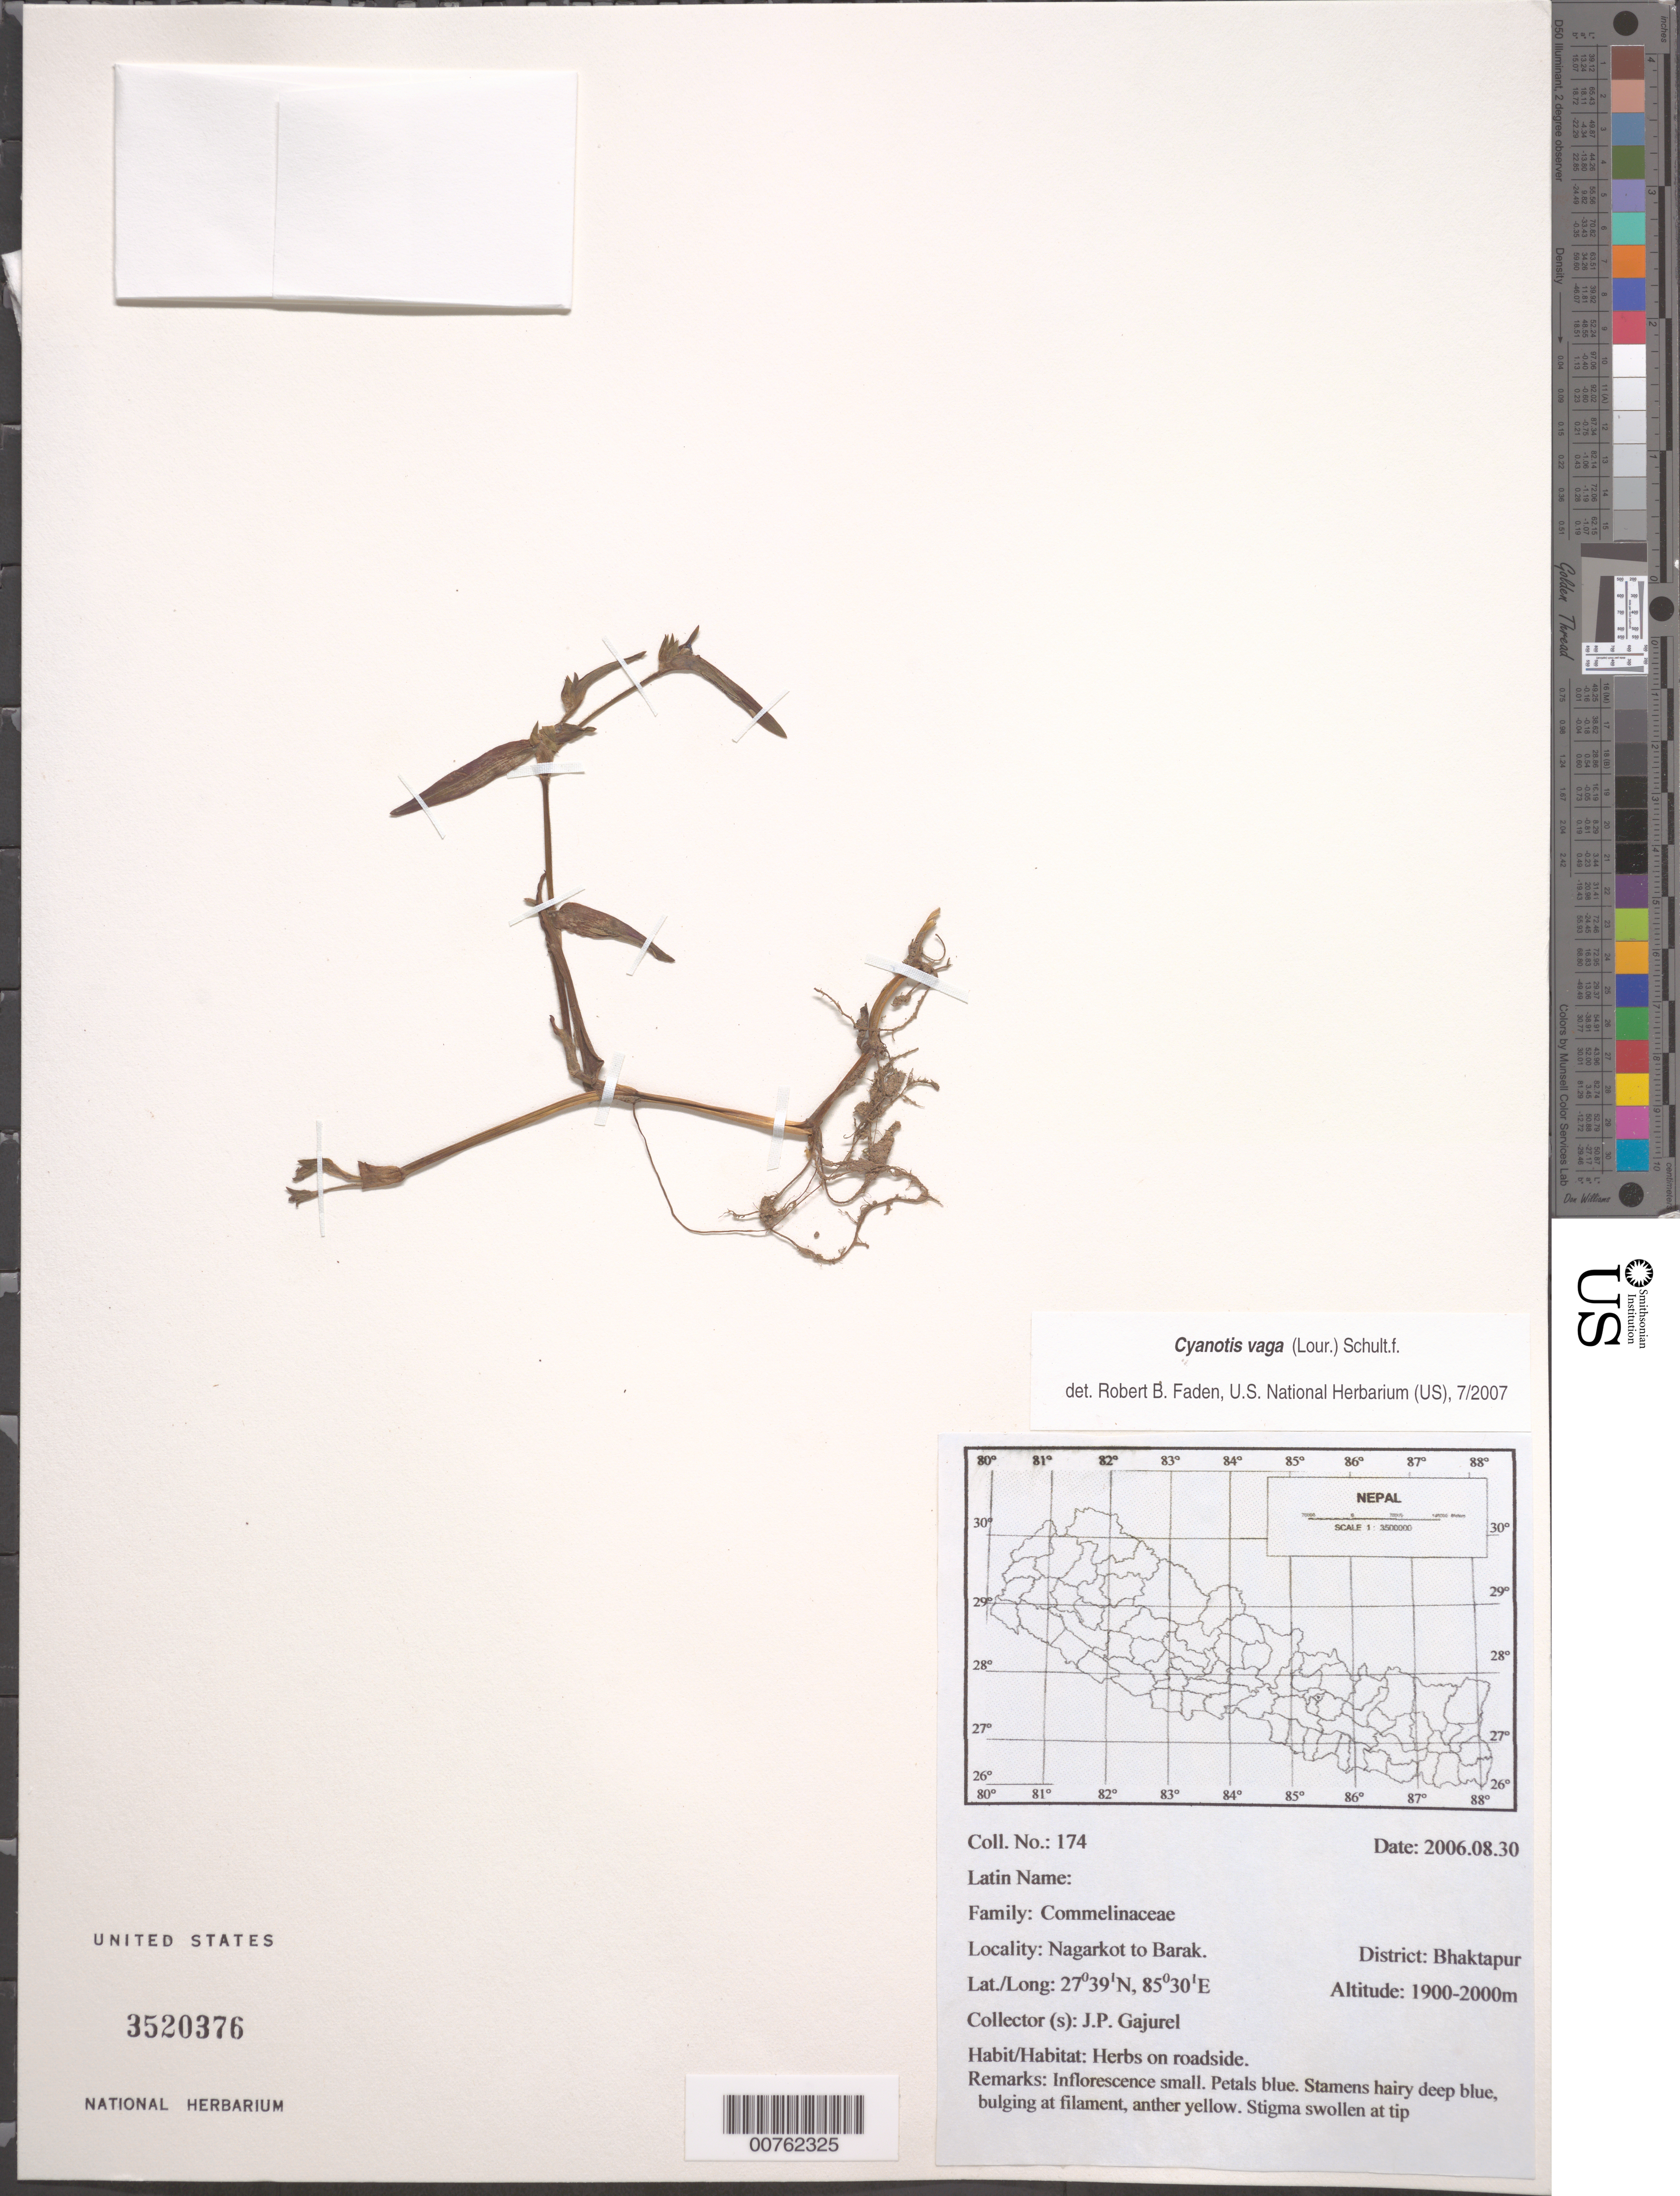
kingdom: Plantae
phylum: Tracheophyta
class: Liliopsida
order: Commelinales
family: Commelinaceae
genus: Cyanotis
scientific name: Cyanotis vaga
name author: (Lour.) Schult. & Schult. f.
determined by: Faden, Robert B., (US), Smithsonian Institution - National Museum of Natural History (UNITED STATES)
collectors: J. Gajurel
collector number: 174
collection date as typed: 30 Aug 2006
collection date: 2006-08-30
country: Nepal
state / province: Bagmati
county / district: Bhaktapur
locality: Nagarkot to Barak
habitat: Herbs on roadside.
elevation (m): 1900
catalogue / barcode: US 3520376